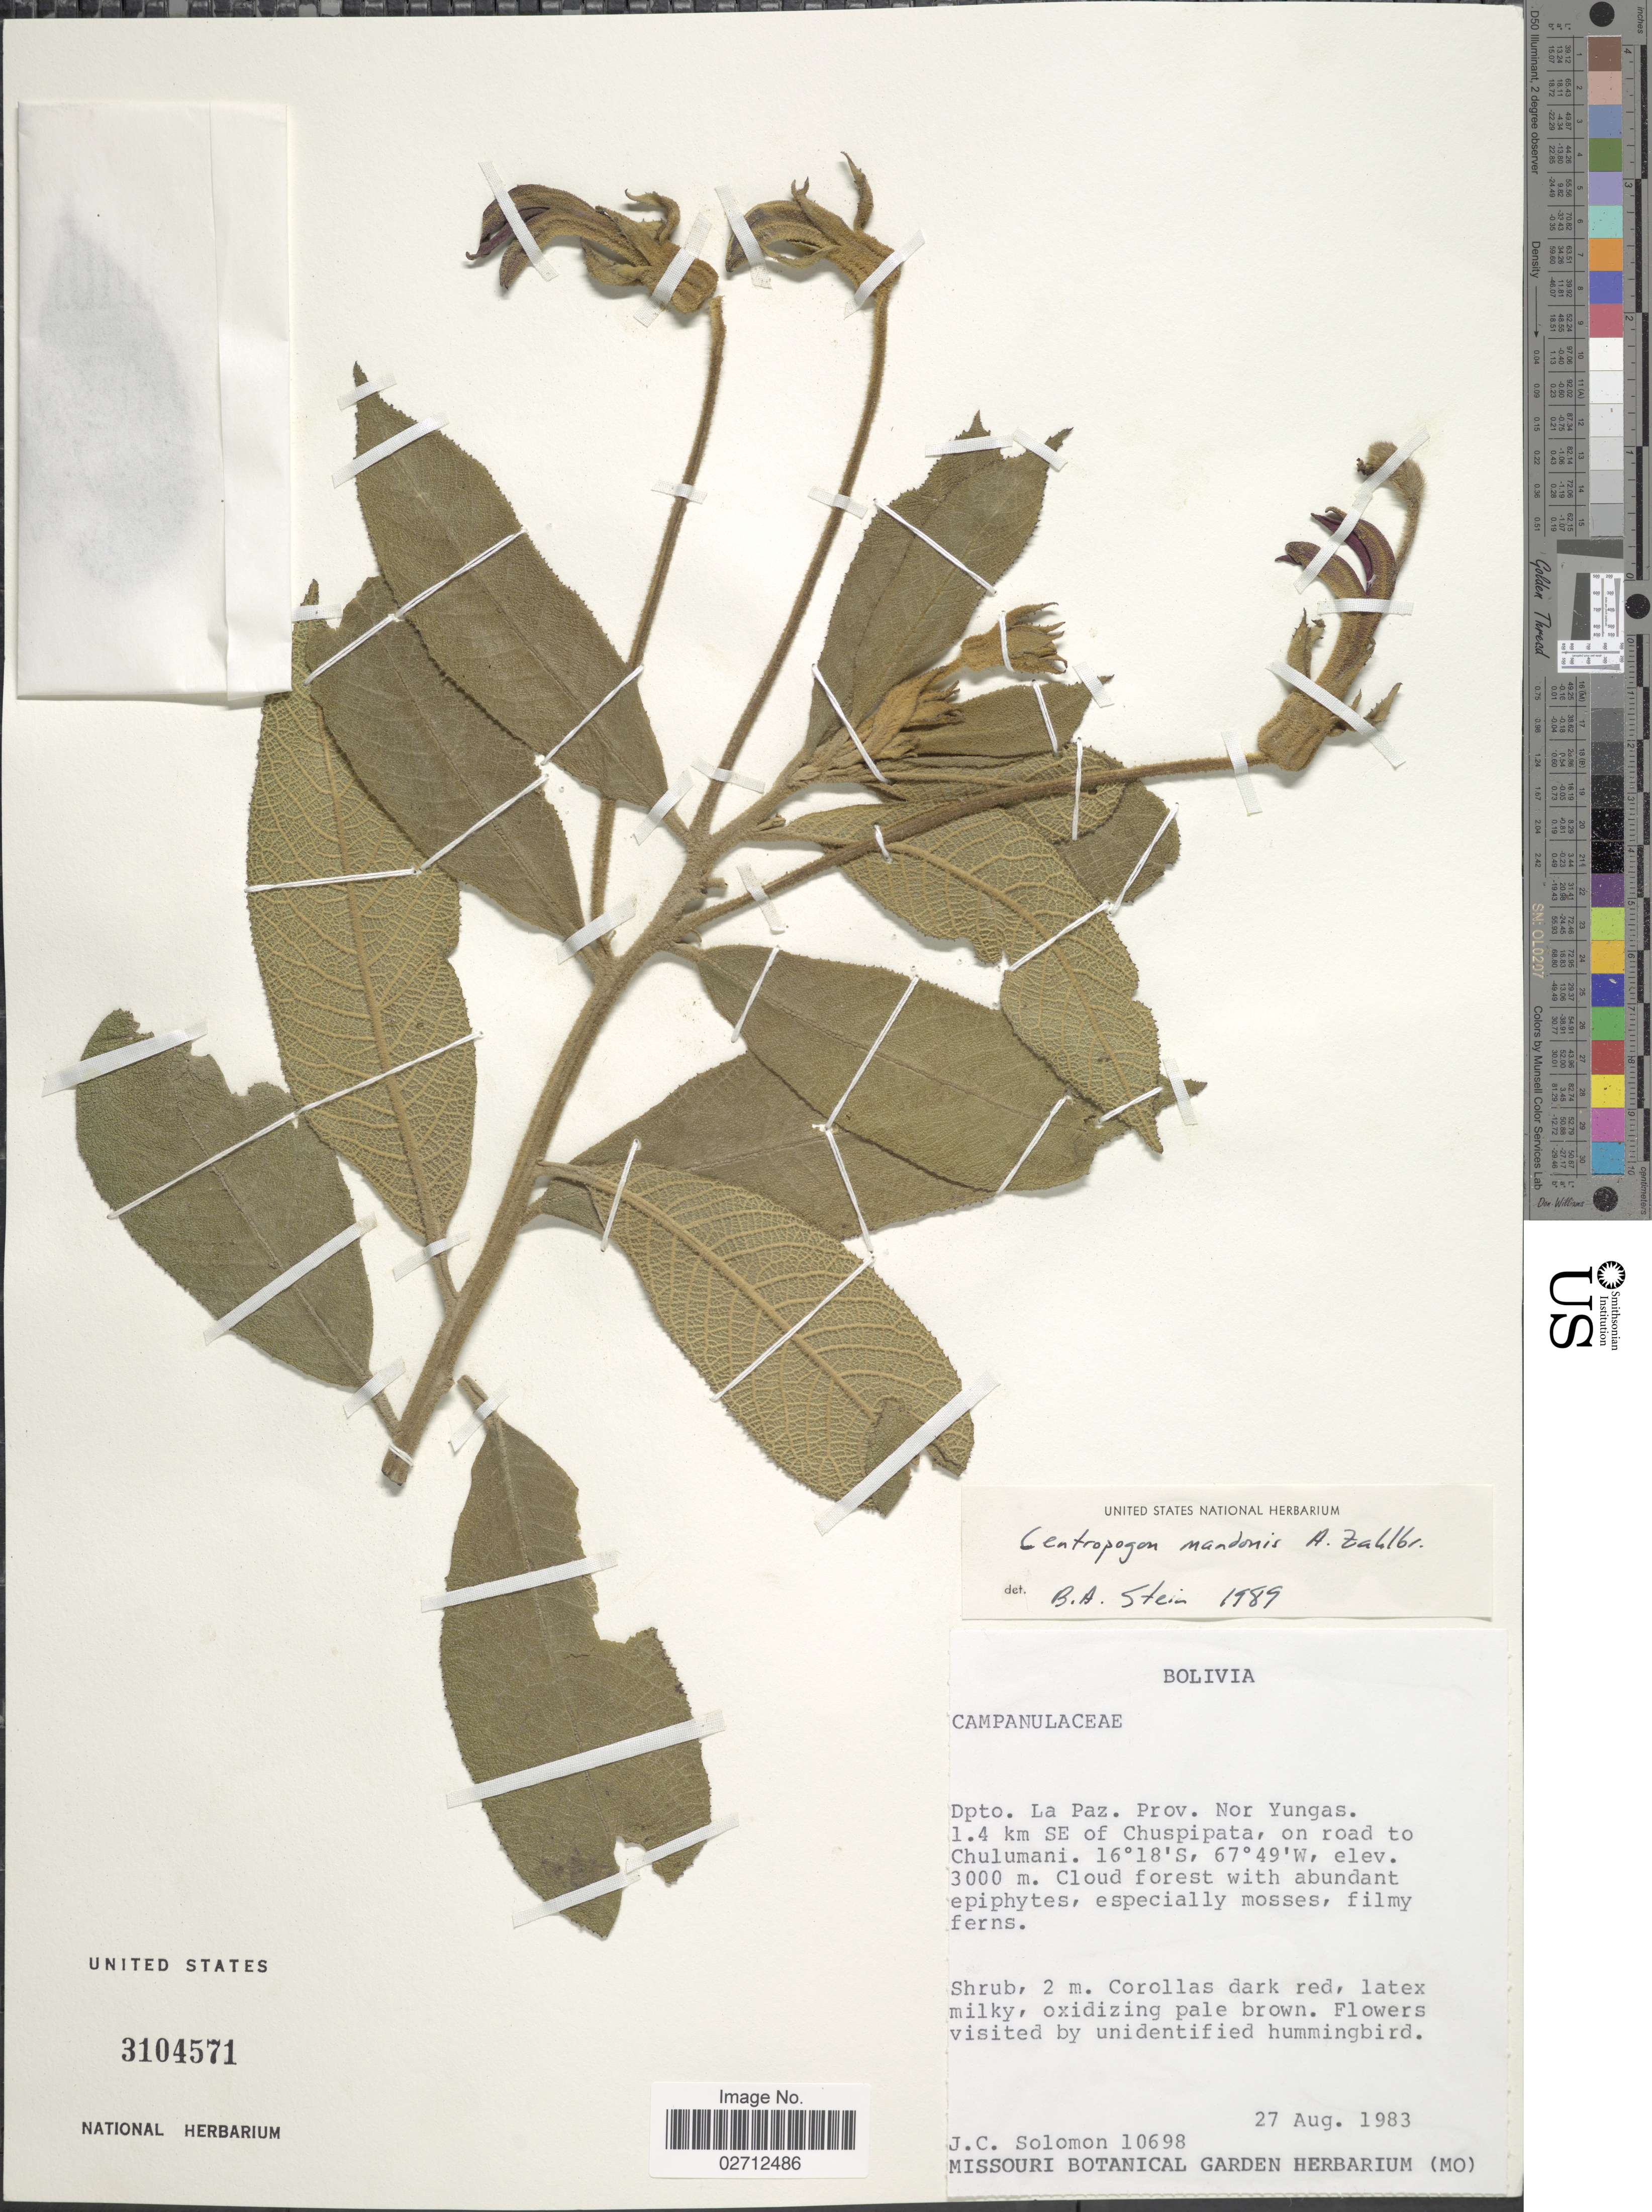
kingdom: Plantae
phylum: Tracheophyta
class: Magnoliopsida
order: Asterales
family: Campanulaceae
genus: Centropogon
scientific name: Centropogon mandonis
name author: Zahlbr.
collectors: J. C. Solomon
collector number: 10698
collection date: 1983-08-27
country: Bolivia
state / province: La Paz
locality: Dpto La Paz; Prov. Nor Yungas. 1.4 km SE of Chuspipata, on road to Chulumani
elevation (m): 3000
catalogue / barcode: US 3104571